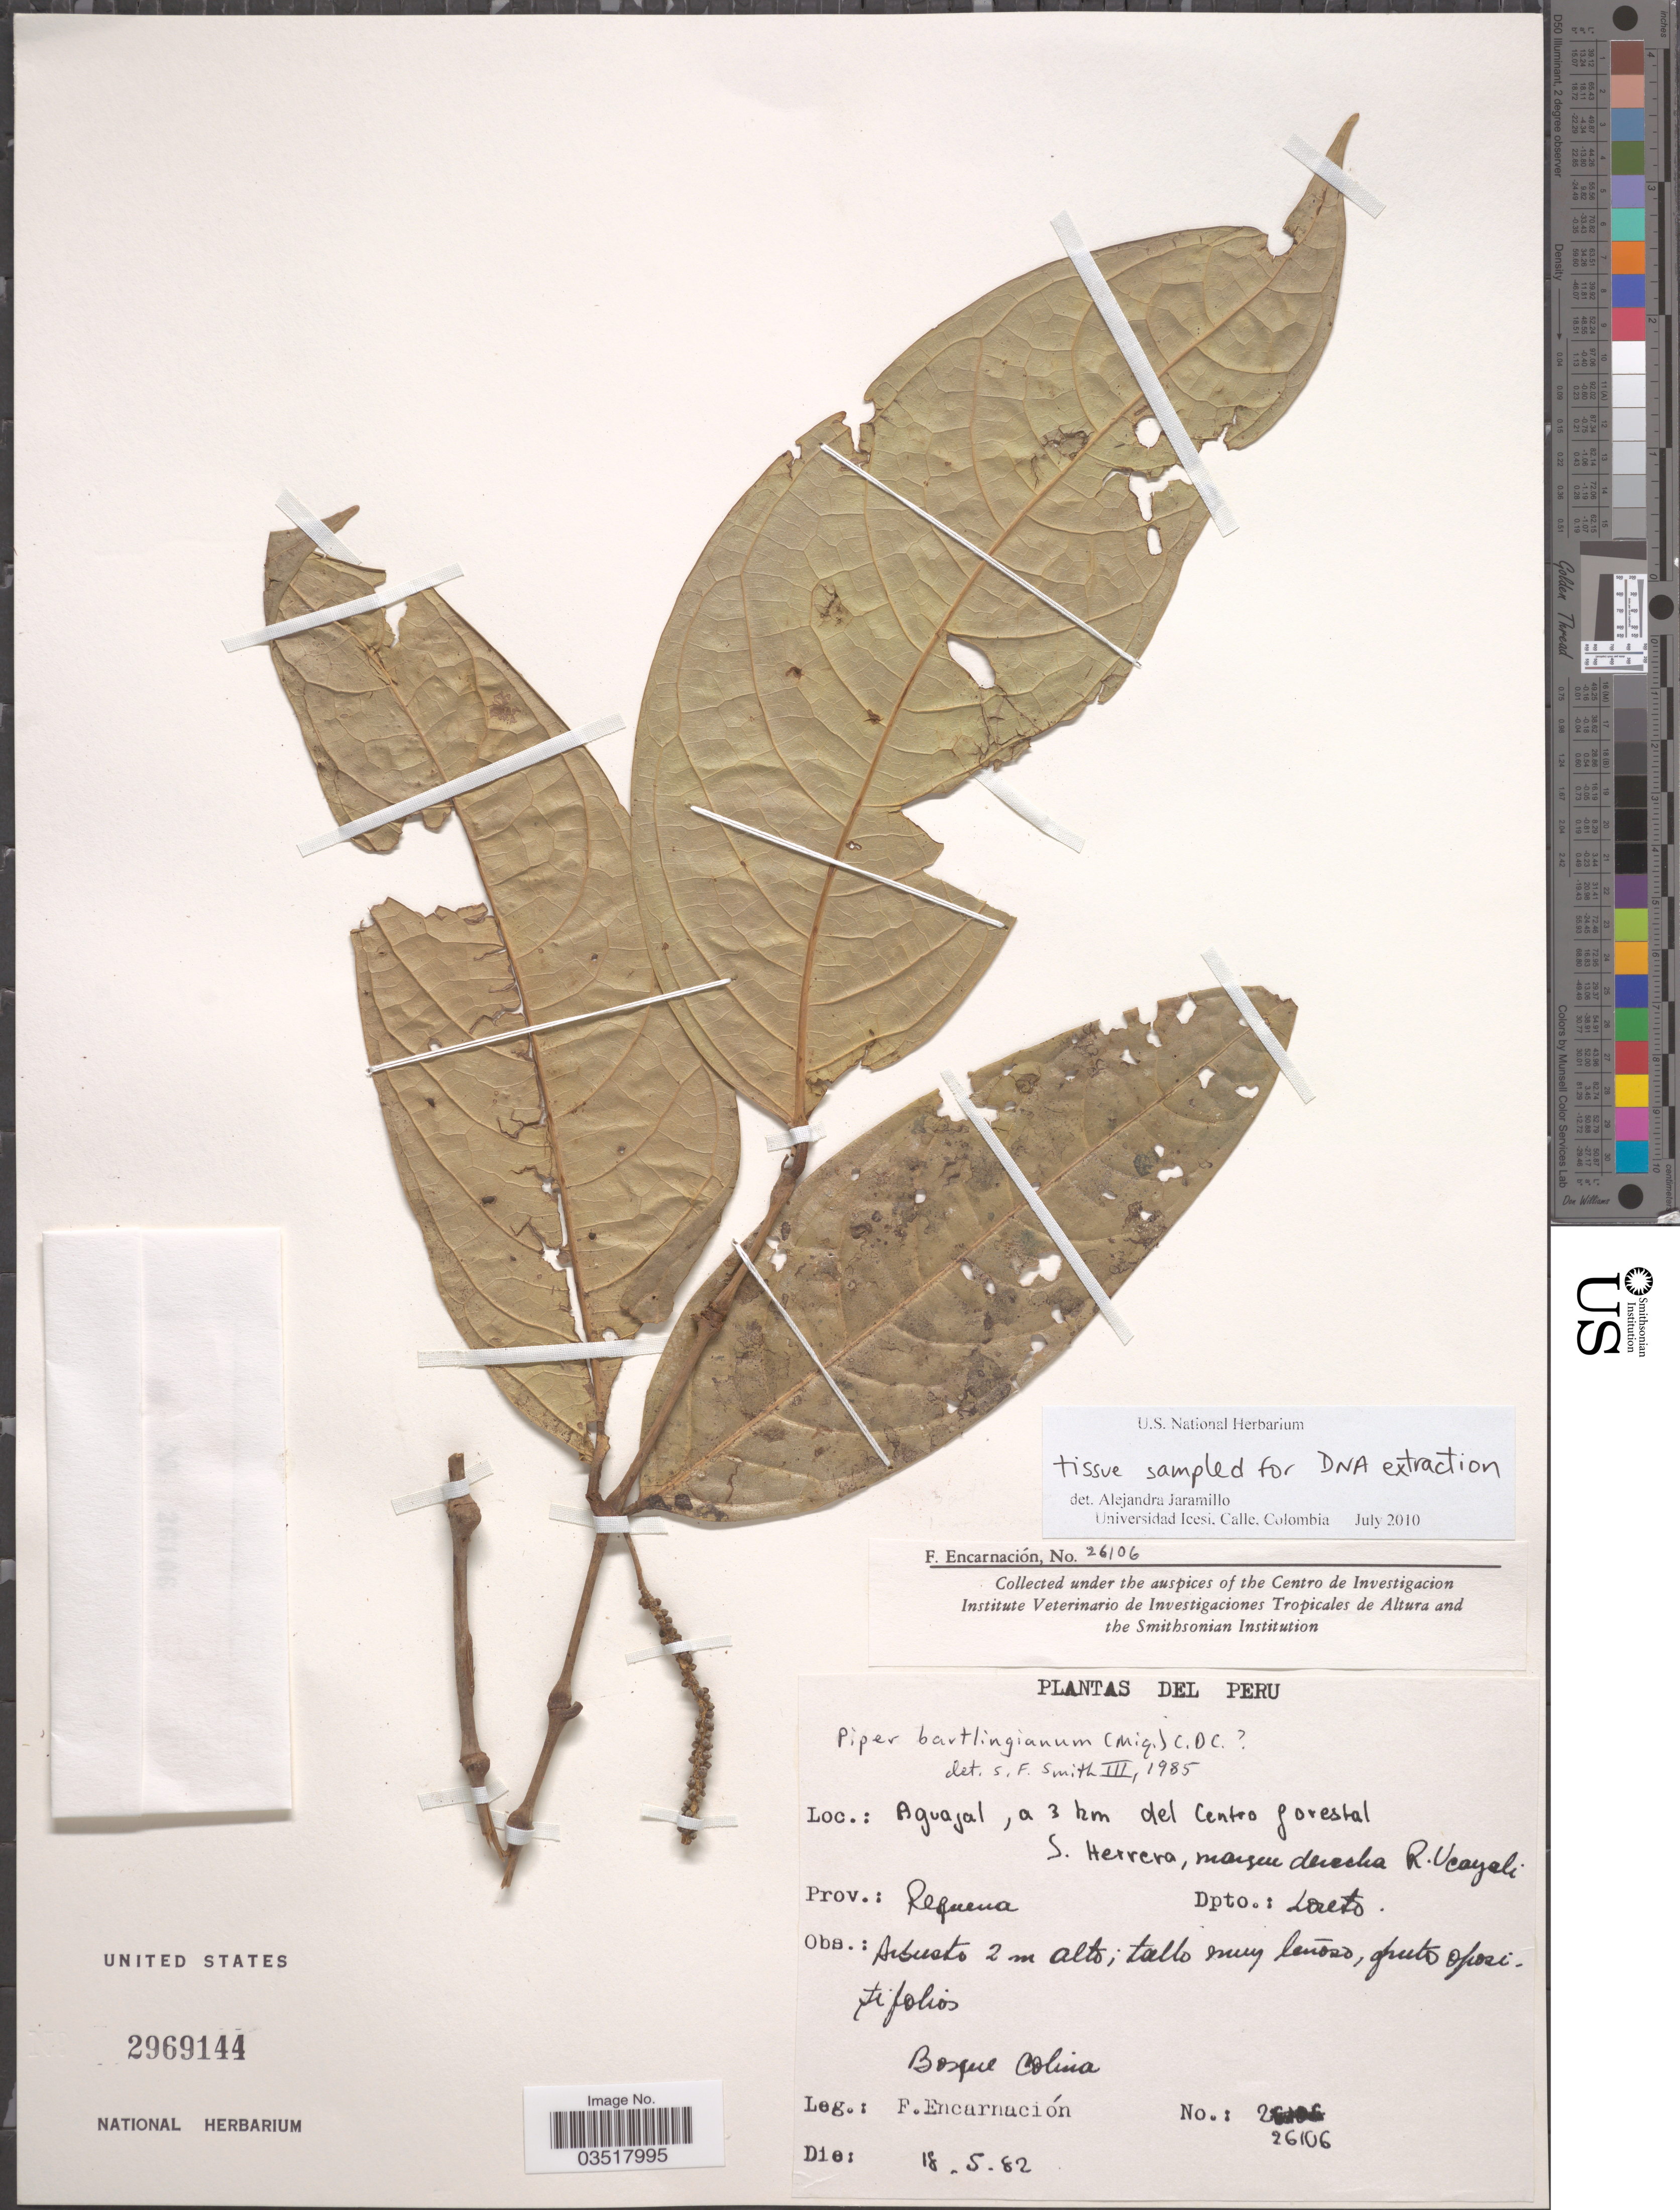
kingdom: Plantae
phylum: Tracheophyta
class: Magnoliopsida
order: Piperales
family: Piperaceae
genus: Piper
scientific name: Piper bartlingianum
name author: (Miq.) C. DC.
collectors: F. Encarnación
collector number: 26106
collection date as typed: Transcribed d/m/y: 18/5/82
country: Peru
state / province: Loreto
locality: Aguajal, a 3 km del Centro forestal S. Herrera, margen derecha R. Ucayali. Prov.: Requena, Dpto.: Loreto.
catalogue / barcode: US 2969144